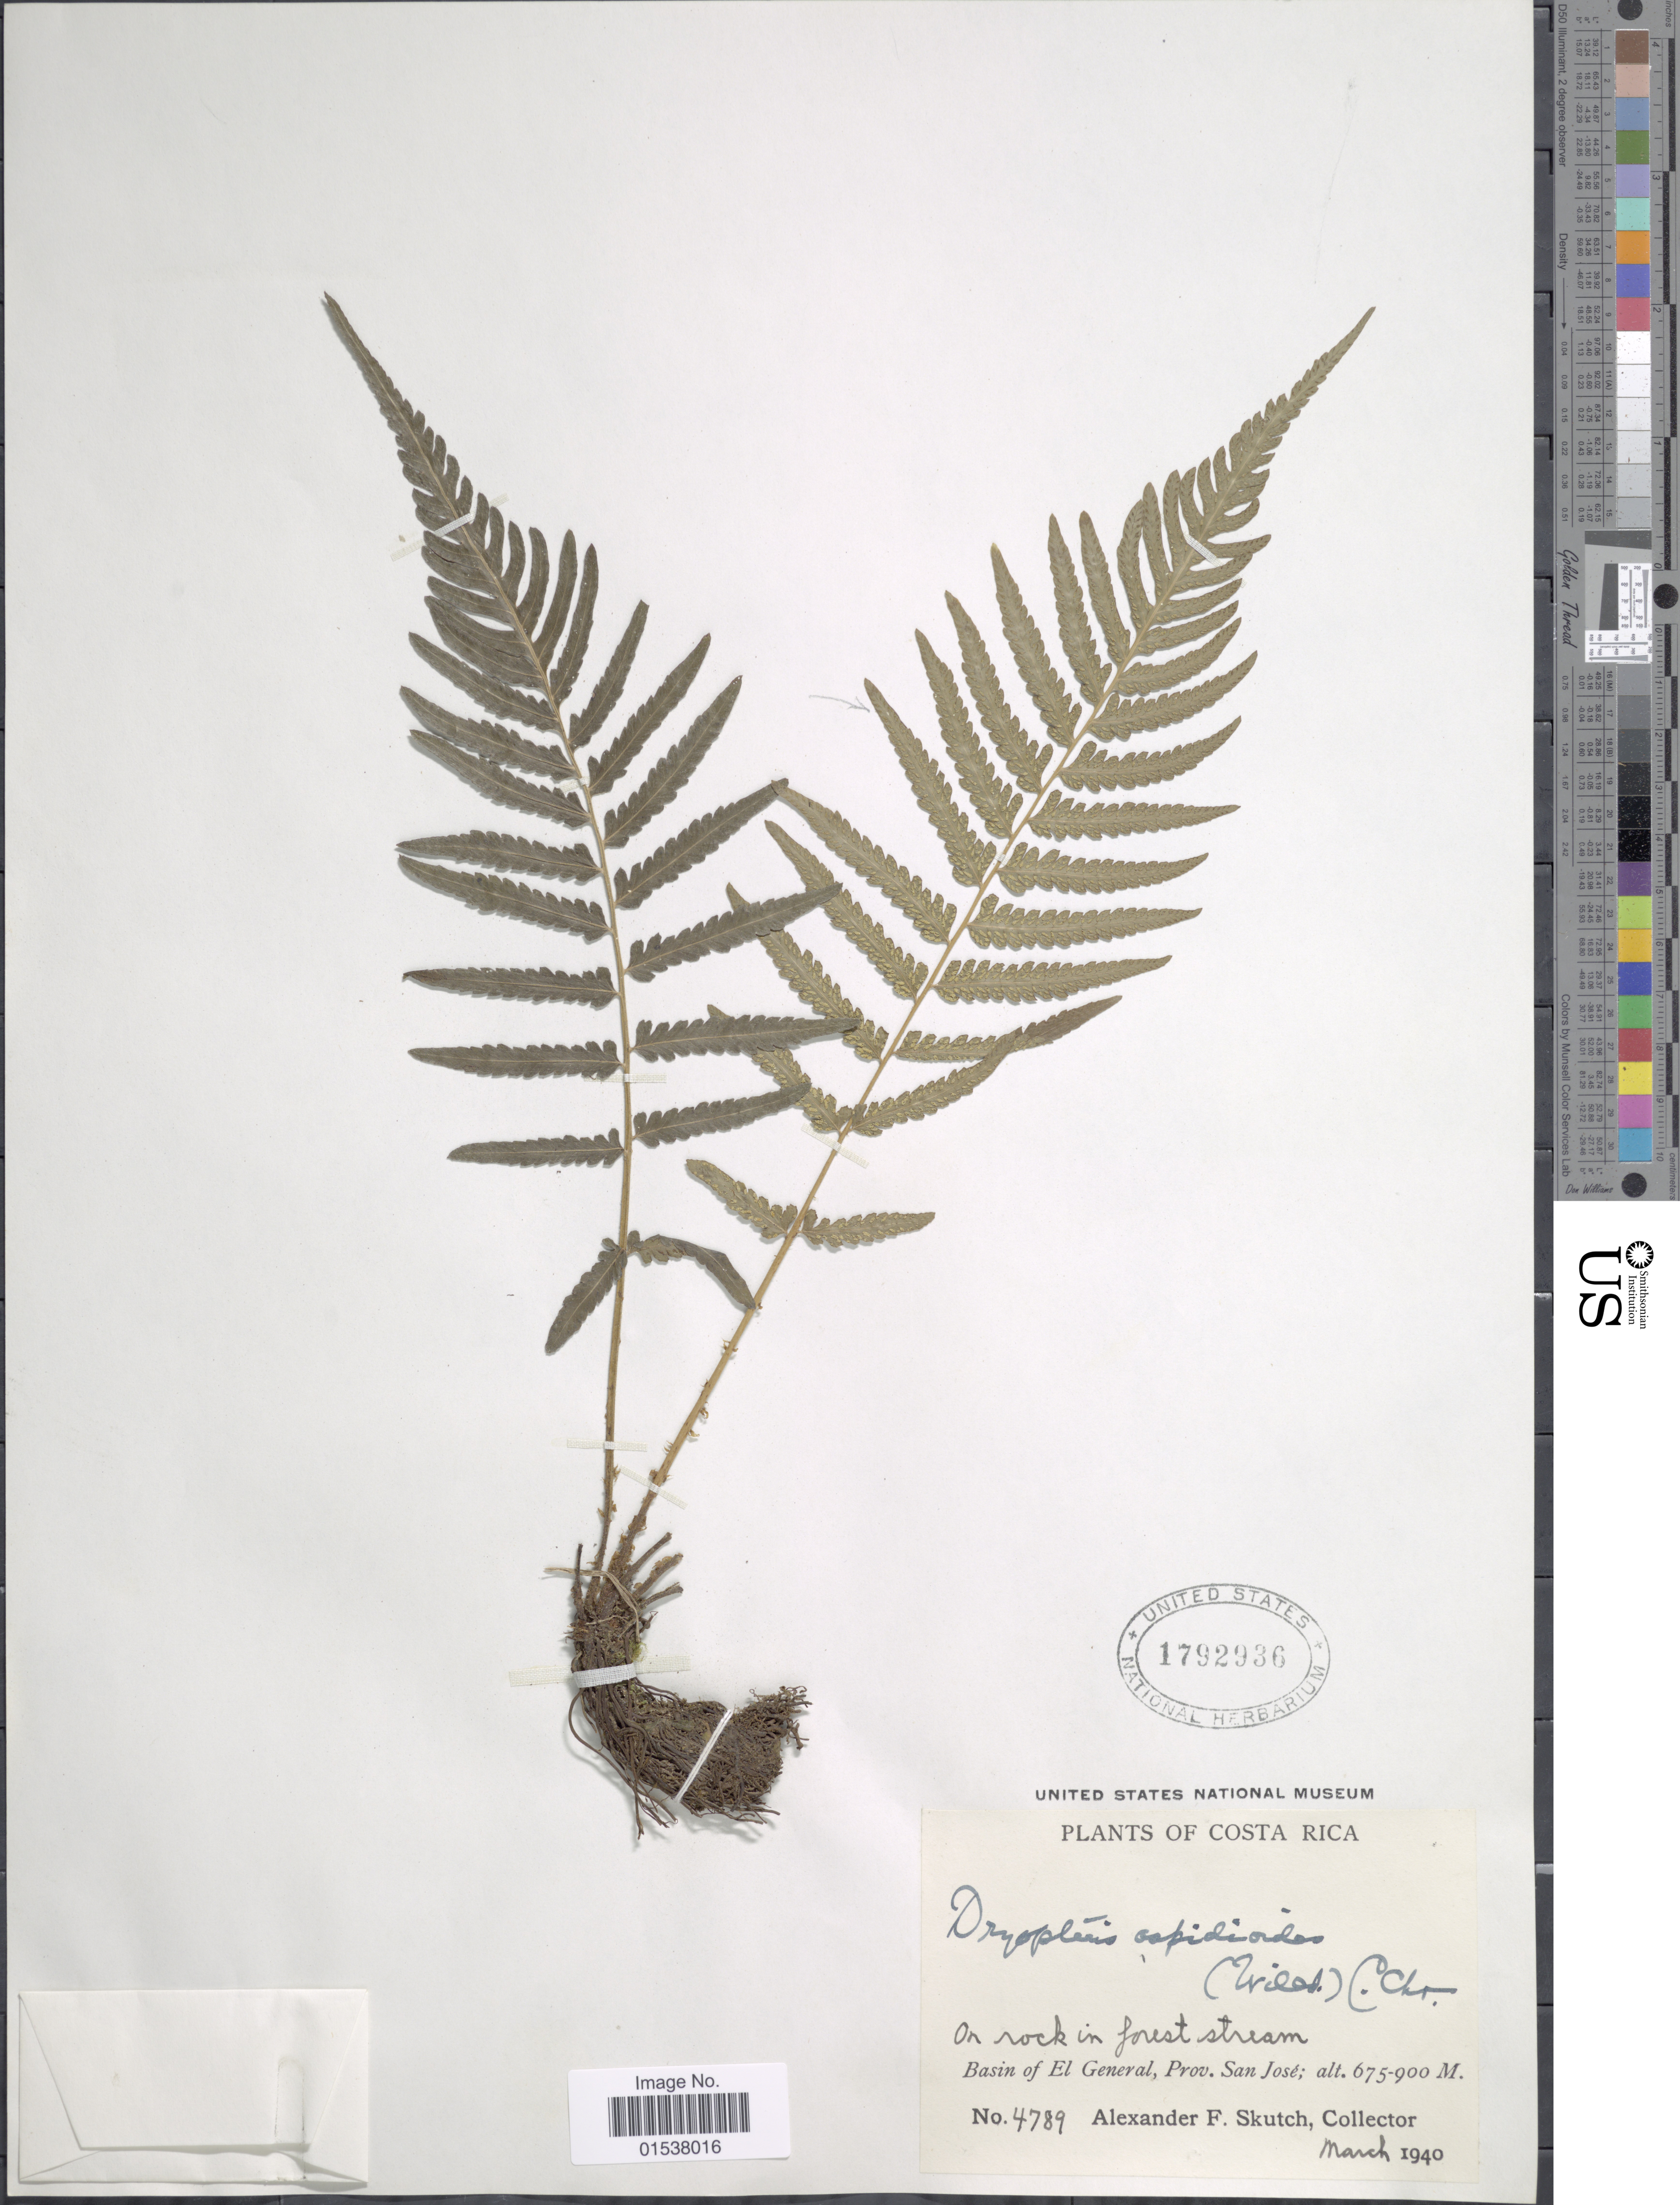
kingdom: Plantae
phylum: Tracheophyta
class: Polypodiopsida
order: Polypodiales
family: Thelypteridaceae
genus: Amauropelta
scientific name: Amauropelta aspidioides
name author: (Willd.) Pic. Serm.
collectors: A. F. Skutch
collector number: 4789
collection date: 1940-03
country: Costa Rica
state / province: San José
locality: Basin El General, Prov. San Jose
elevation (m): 675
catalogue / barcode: US 1792936